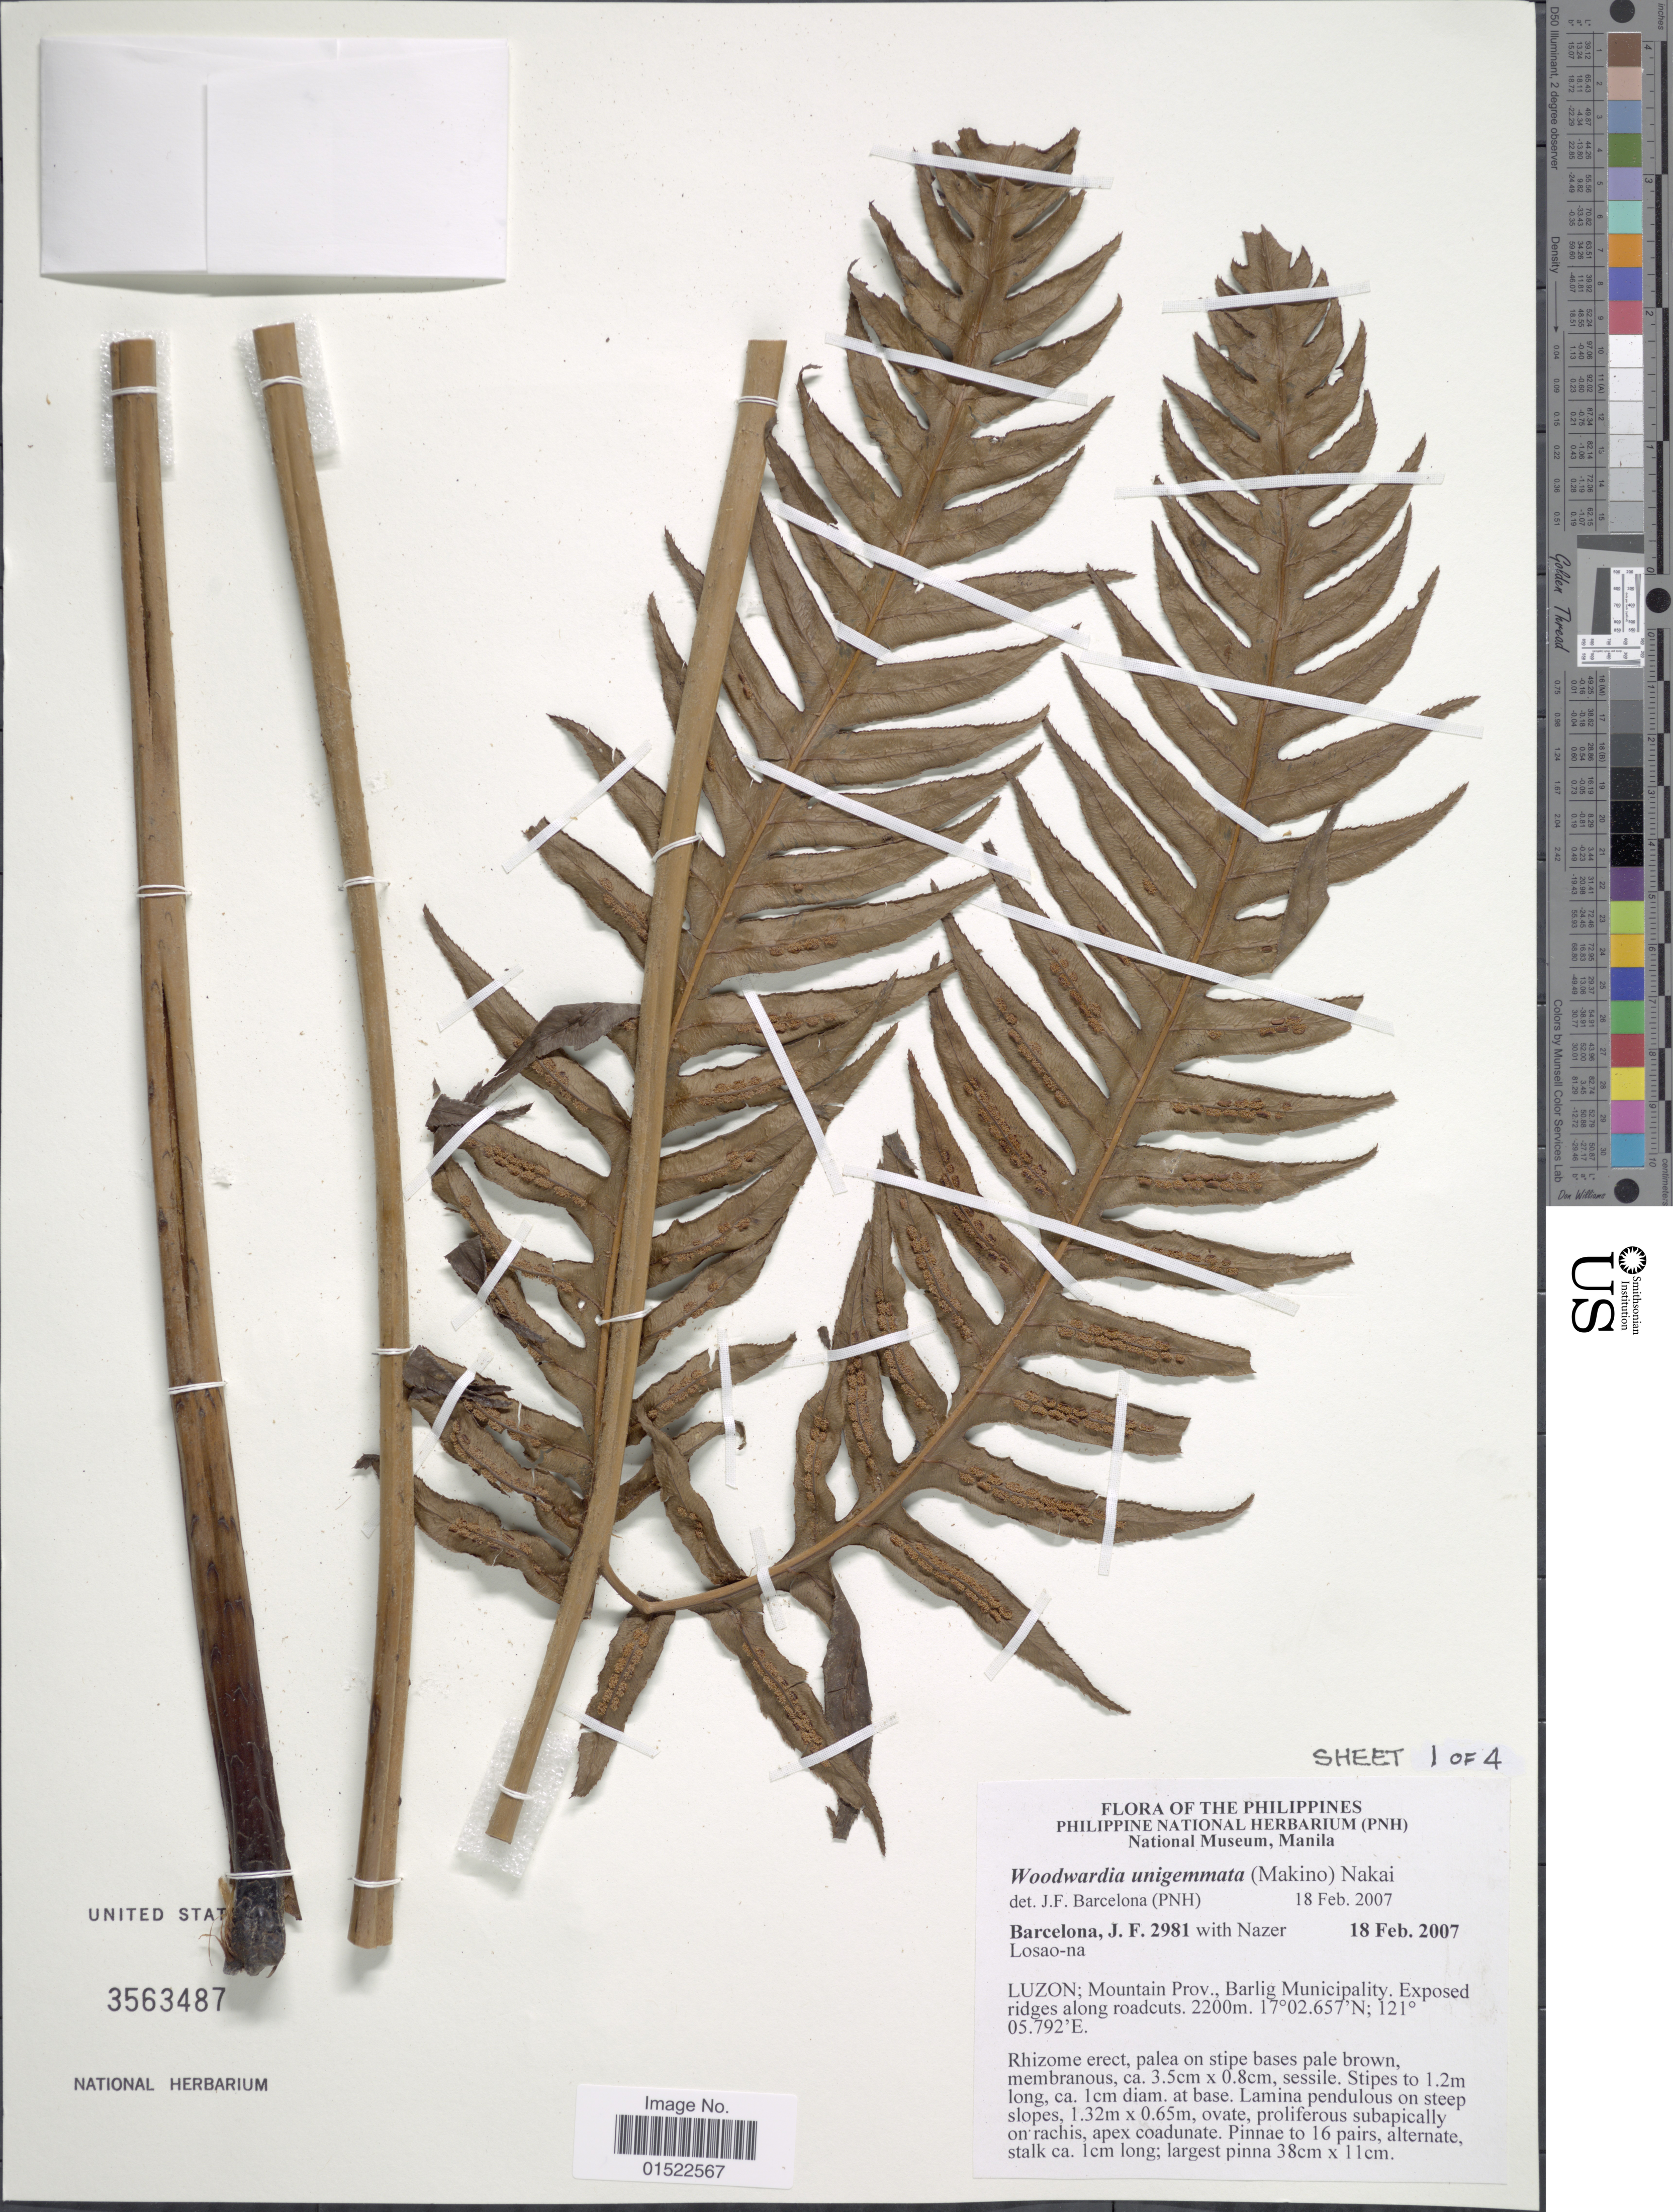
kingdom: Plantae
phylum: Tracheophyta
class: Polypodiopsida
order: Polypodiales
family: Blechnaceae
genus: Woodwardia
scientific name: Woodwardia unigemmata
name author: (Makino) Nakai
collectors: J. F. Barcelona & N. Losao-na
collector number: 2981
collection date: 2007-02-18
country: Philippines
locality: Luzon: Mountain Prov., Barlig Municipality, Exposed ridges along roadcuts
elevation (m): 2200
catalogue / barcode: US 3563487